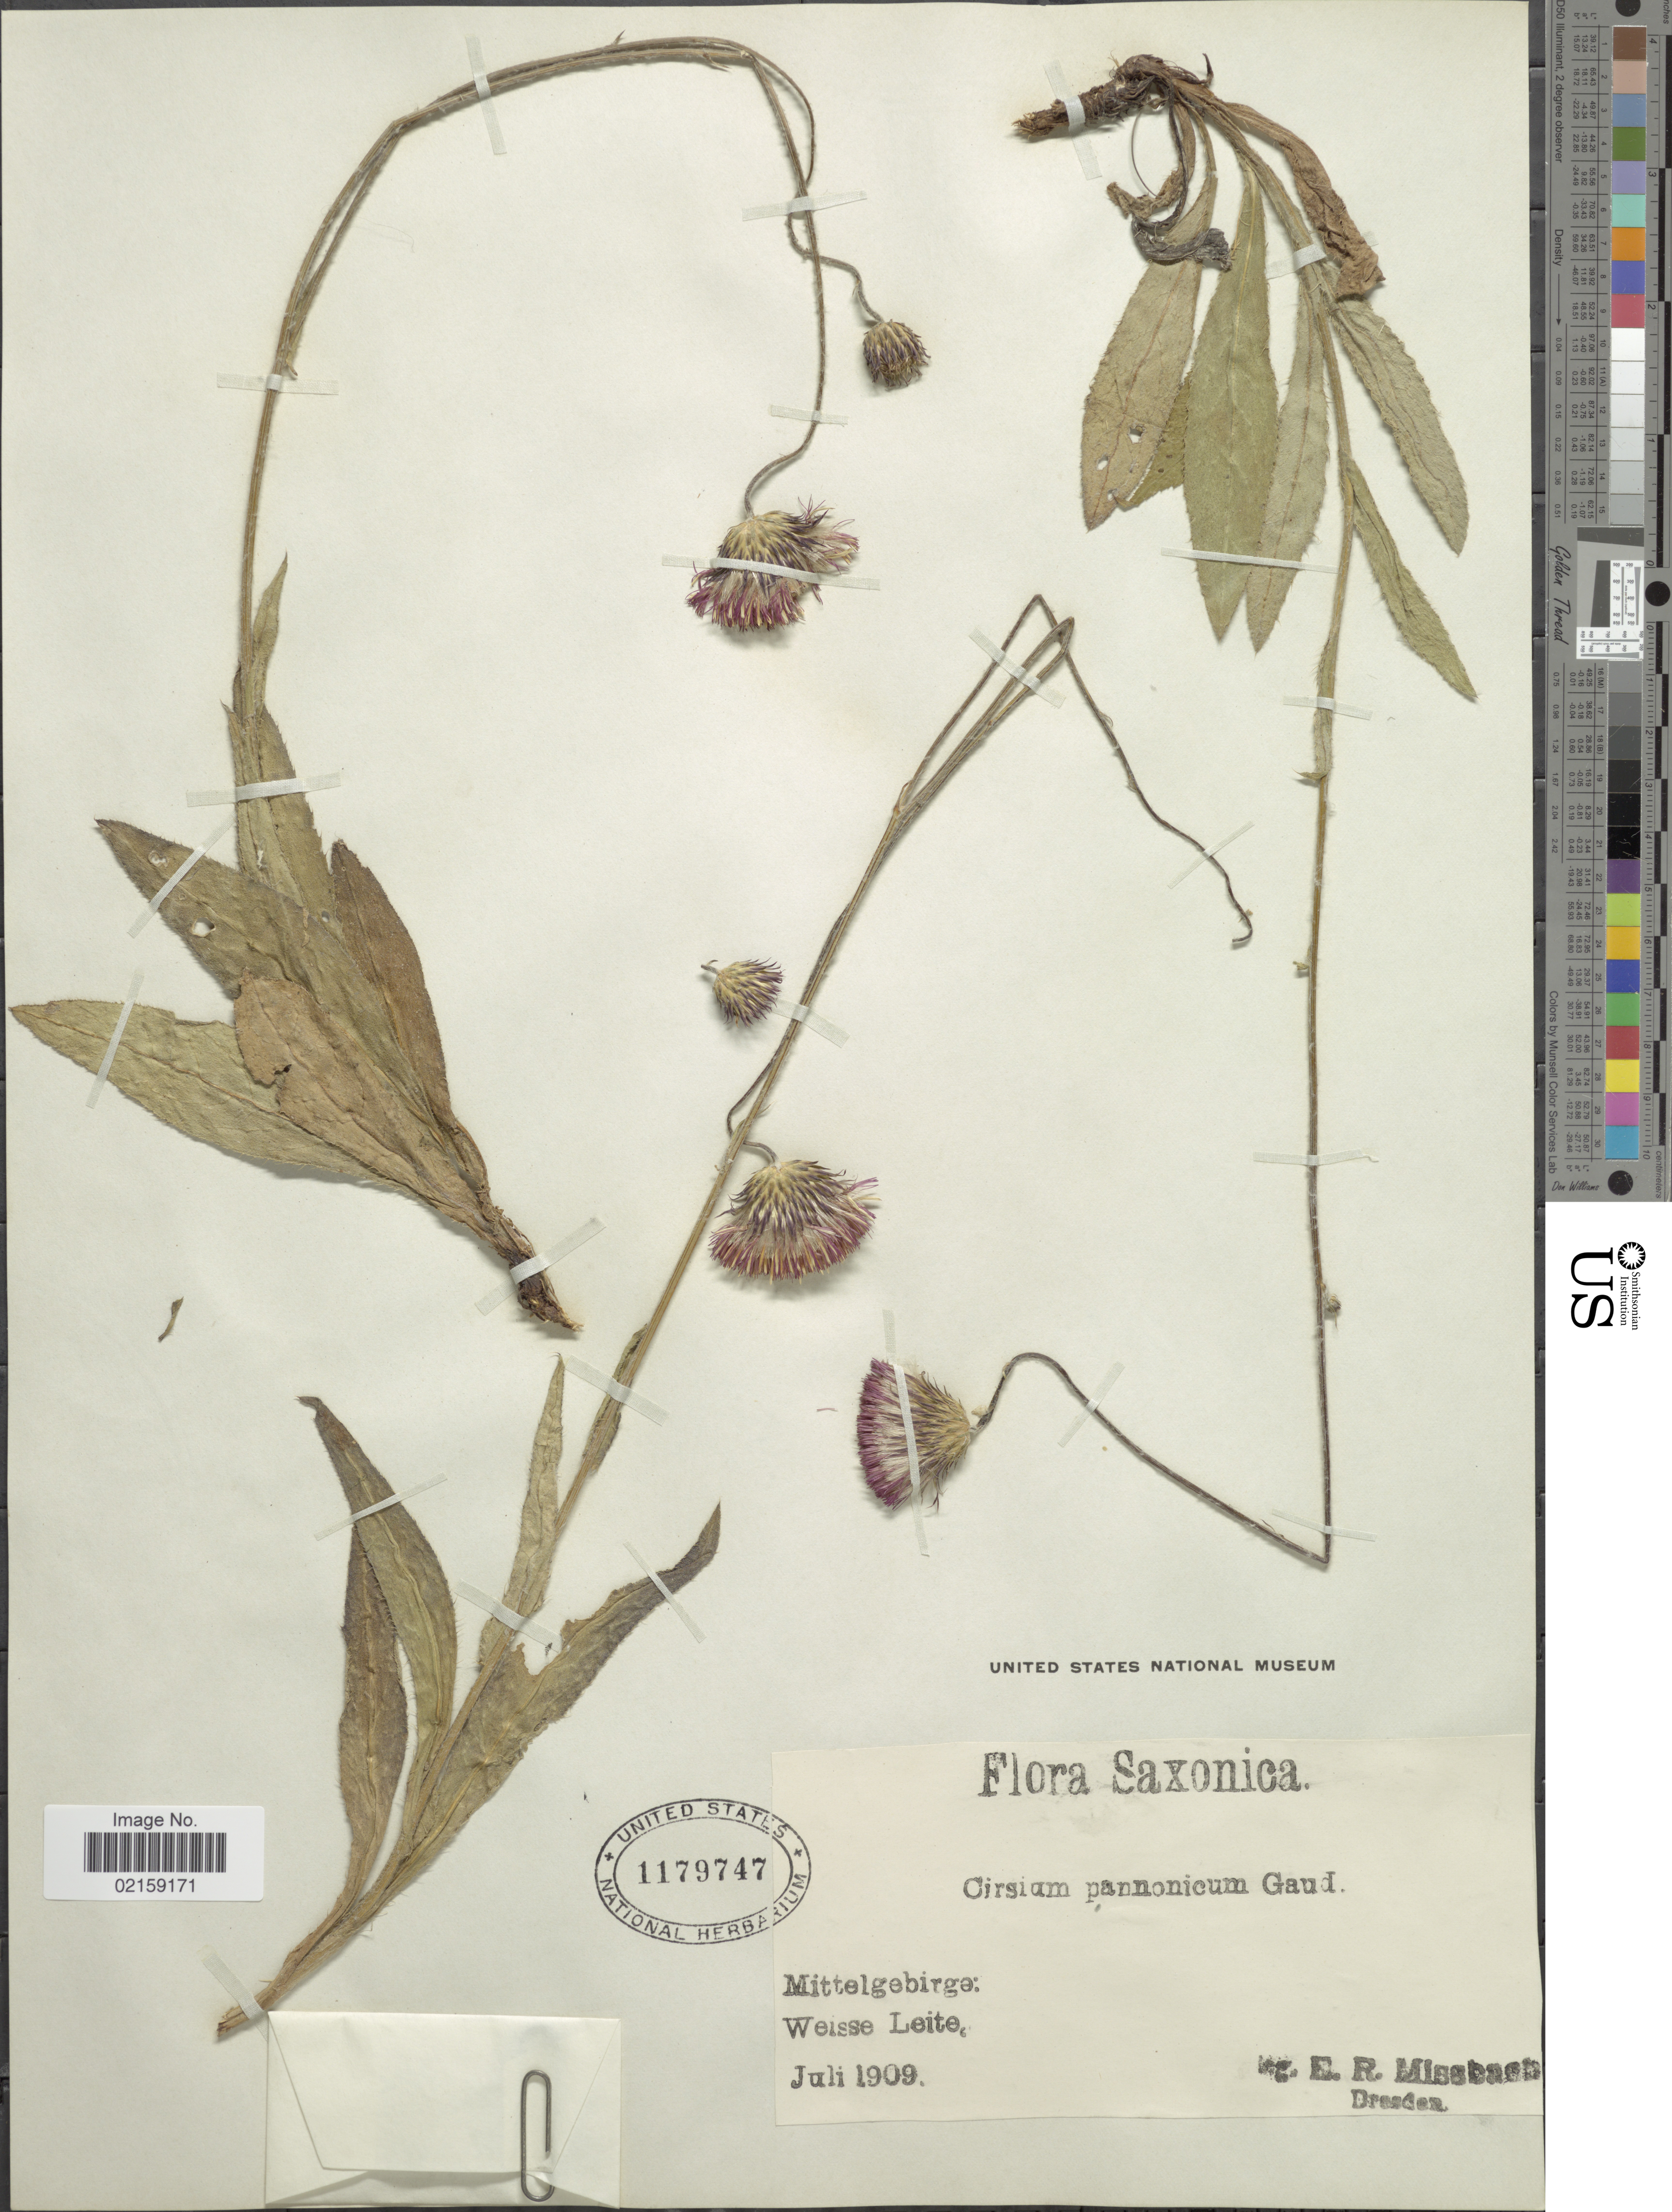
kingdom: Plantae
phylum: Tracheophyta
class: Magnoliopsida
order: Asterales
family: Asteraceae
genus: Cirsium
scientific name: Cirsium pannonicum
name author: (L. f.) Link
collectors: E. Missbach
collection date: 1909-07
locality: Mittelgebirge. Weisse Leite. Saxonica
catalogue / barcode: US 1179747